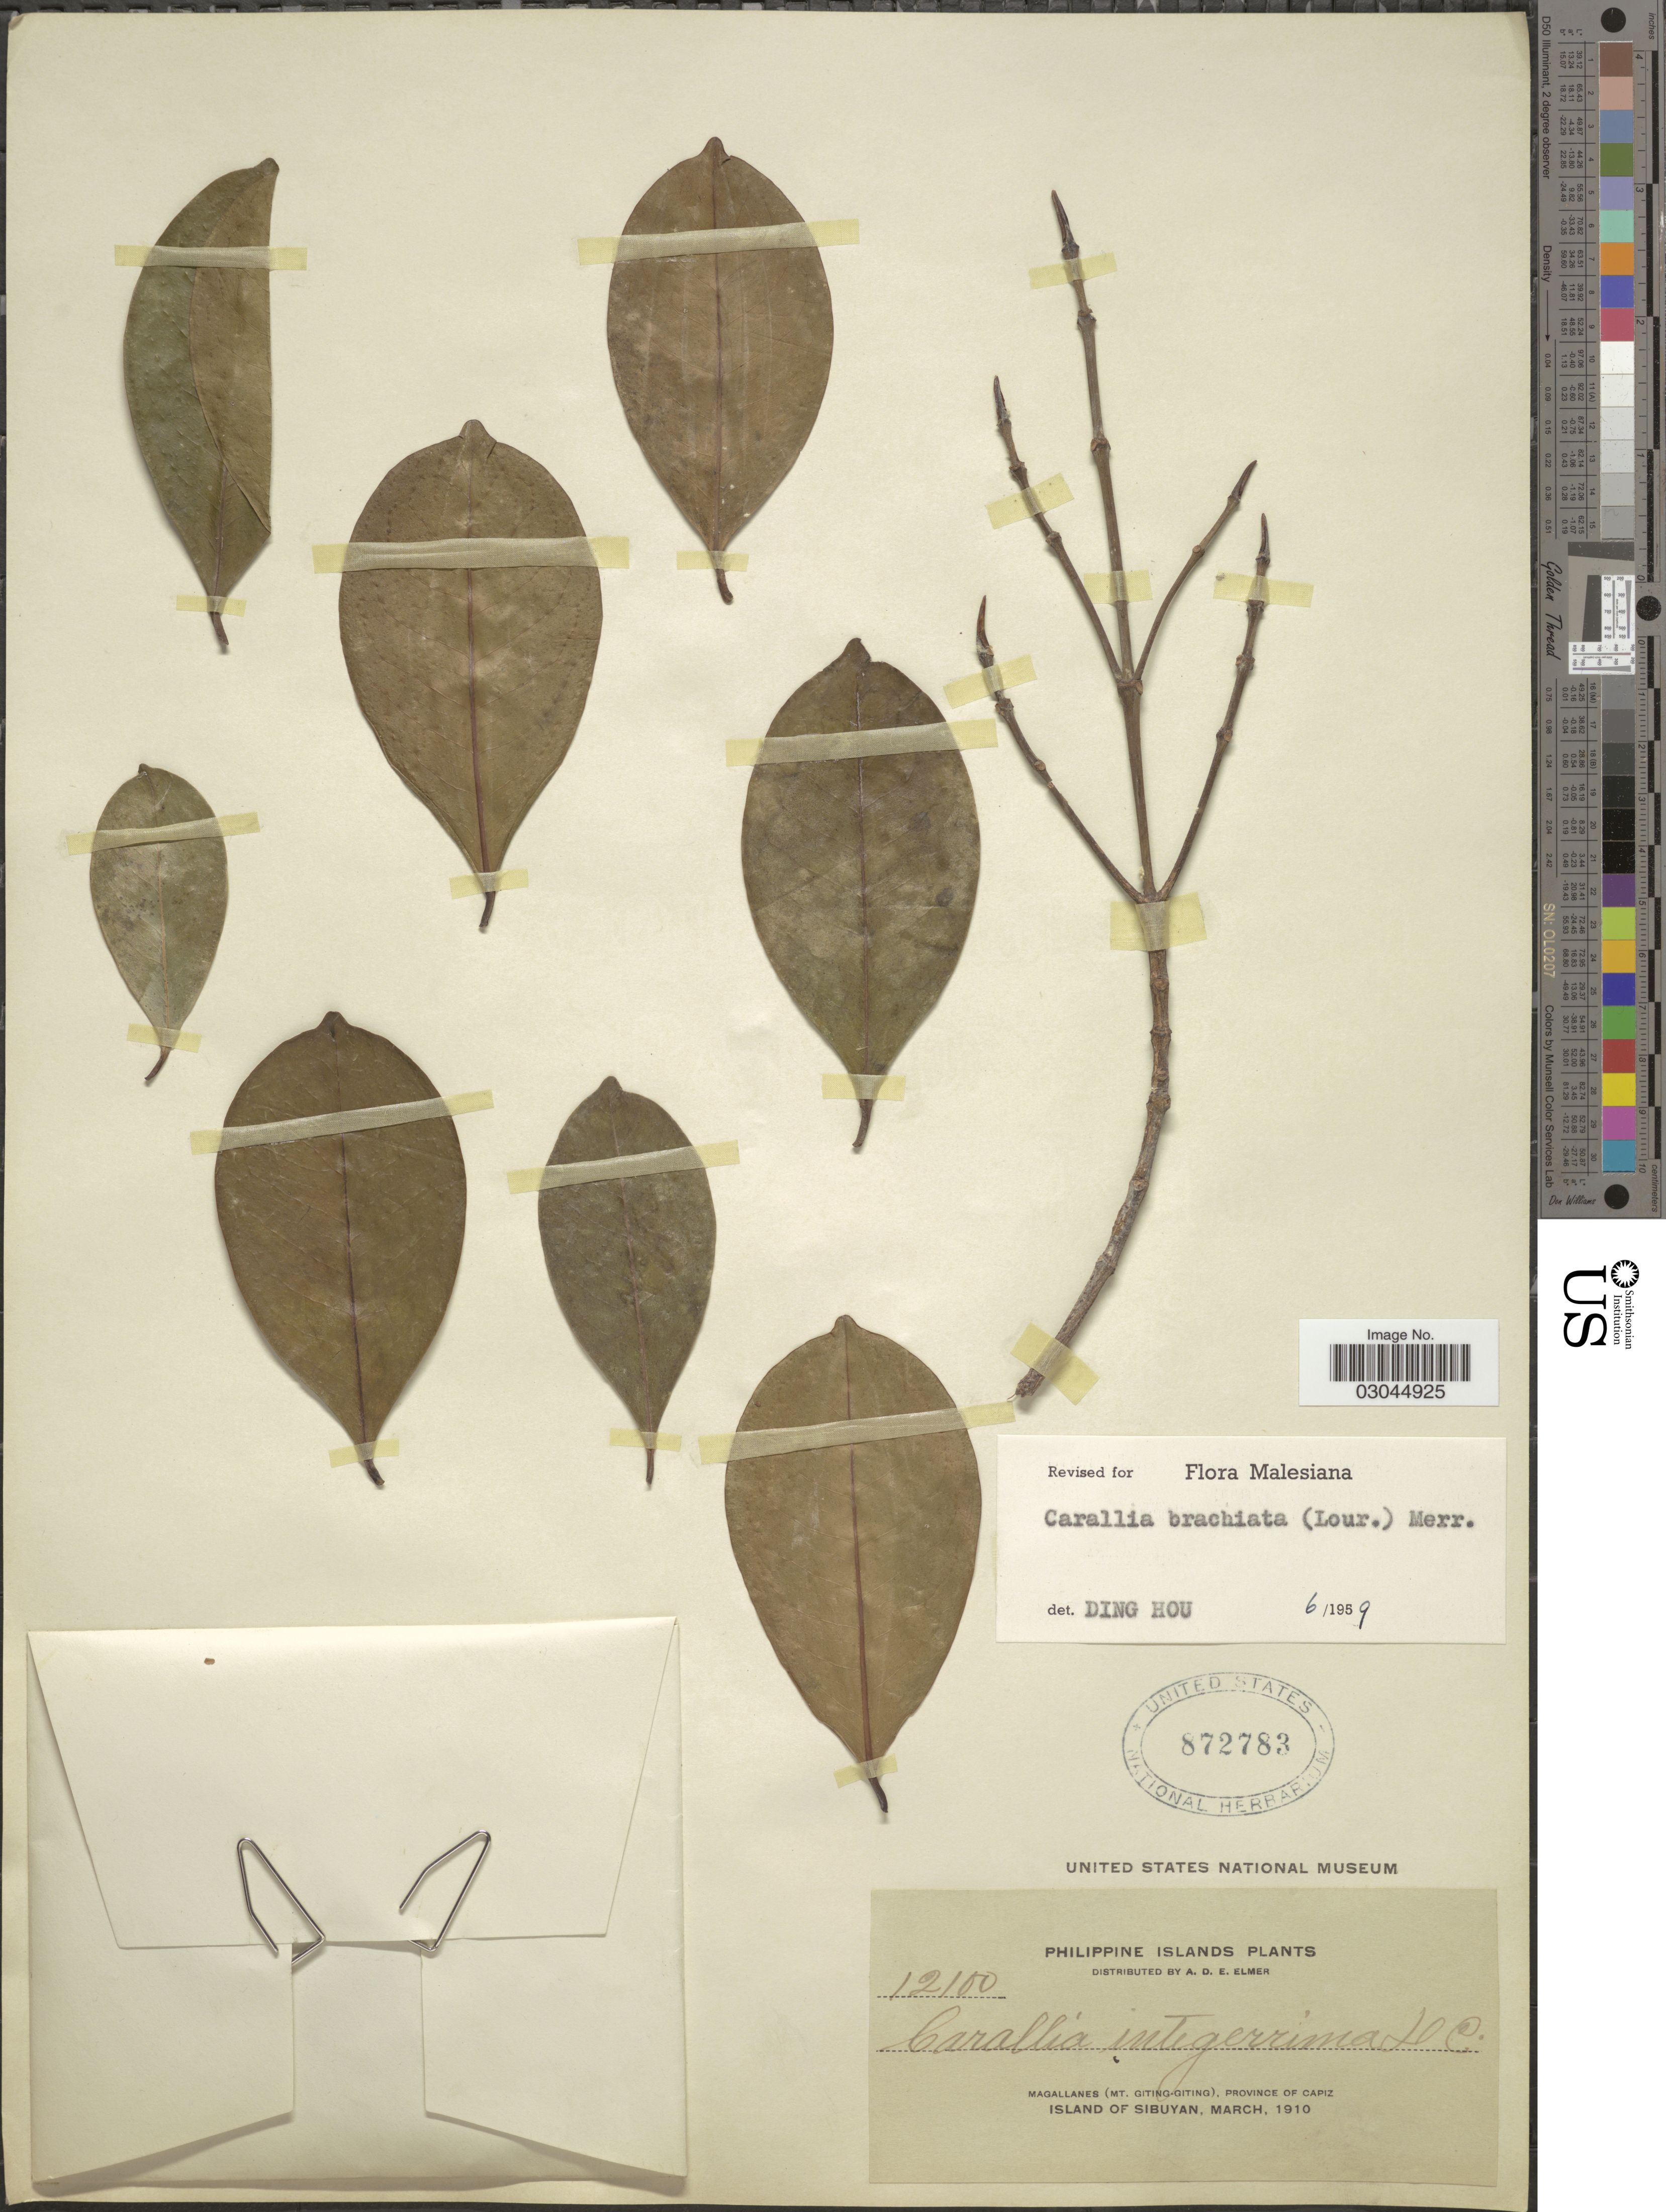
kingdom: Plantae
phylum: Tracheophyta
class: Magnoliopsida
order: Malpighiales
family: Rhizophoraceae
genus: Carallia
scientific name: Carallia brachiata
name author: (Lour.) Merr.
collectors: A. D. E. Elmer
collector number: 12100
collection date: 1910-03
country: Philippines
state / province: Western Visayas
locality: Magallanes (Mt. Giting-Giting), Province of Capiz, Island of Sibuyan.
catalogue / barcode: US 872783